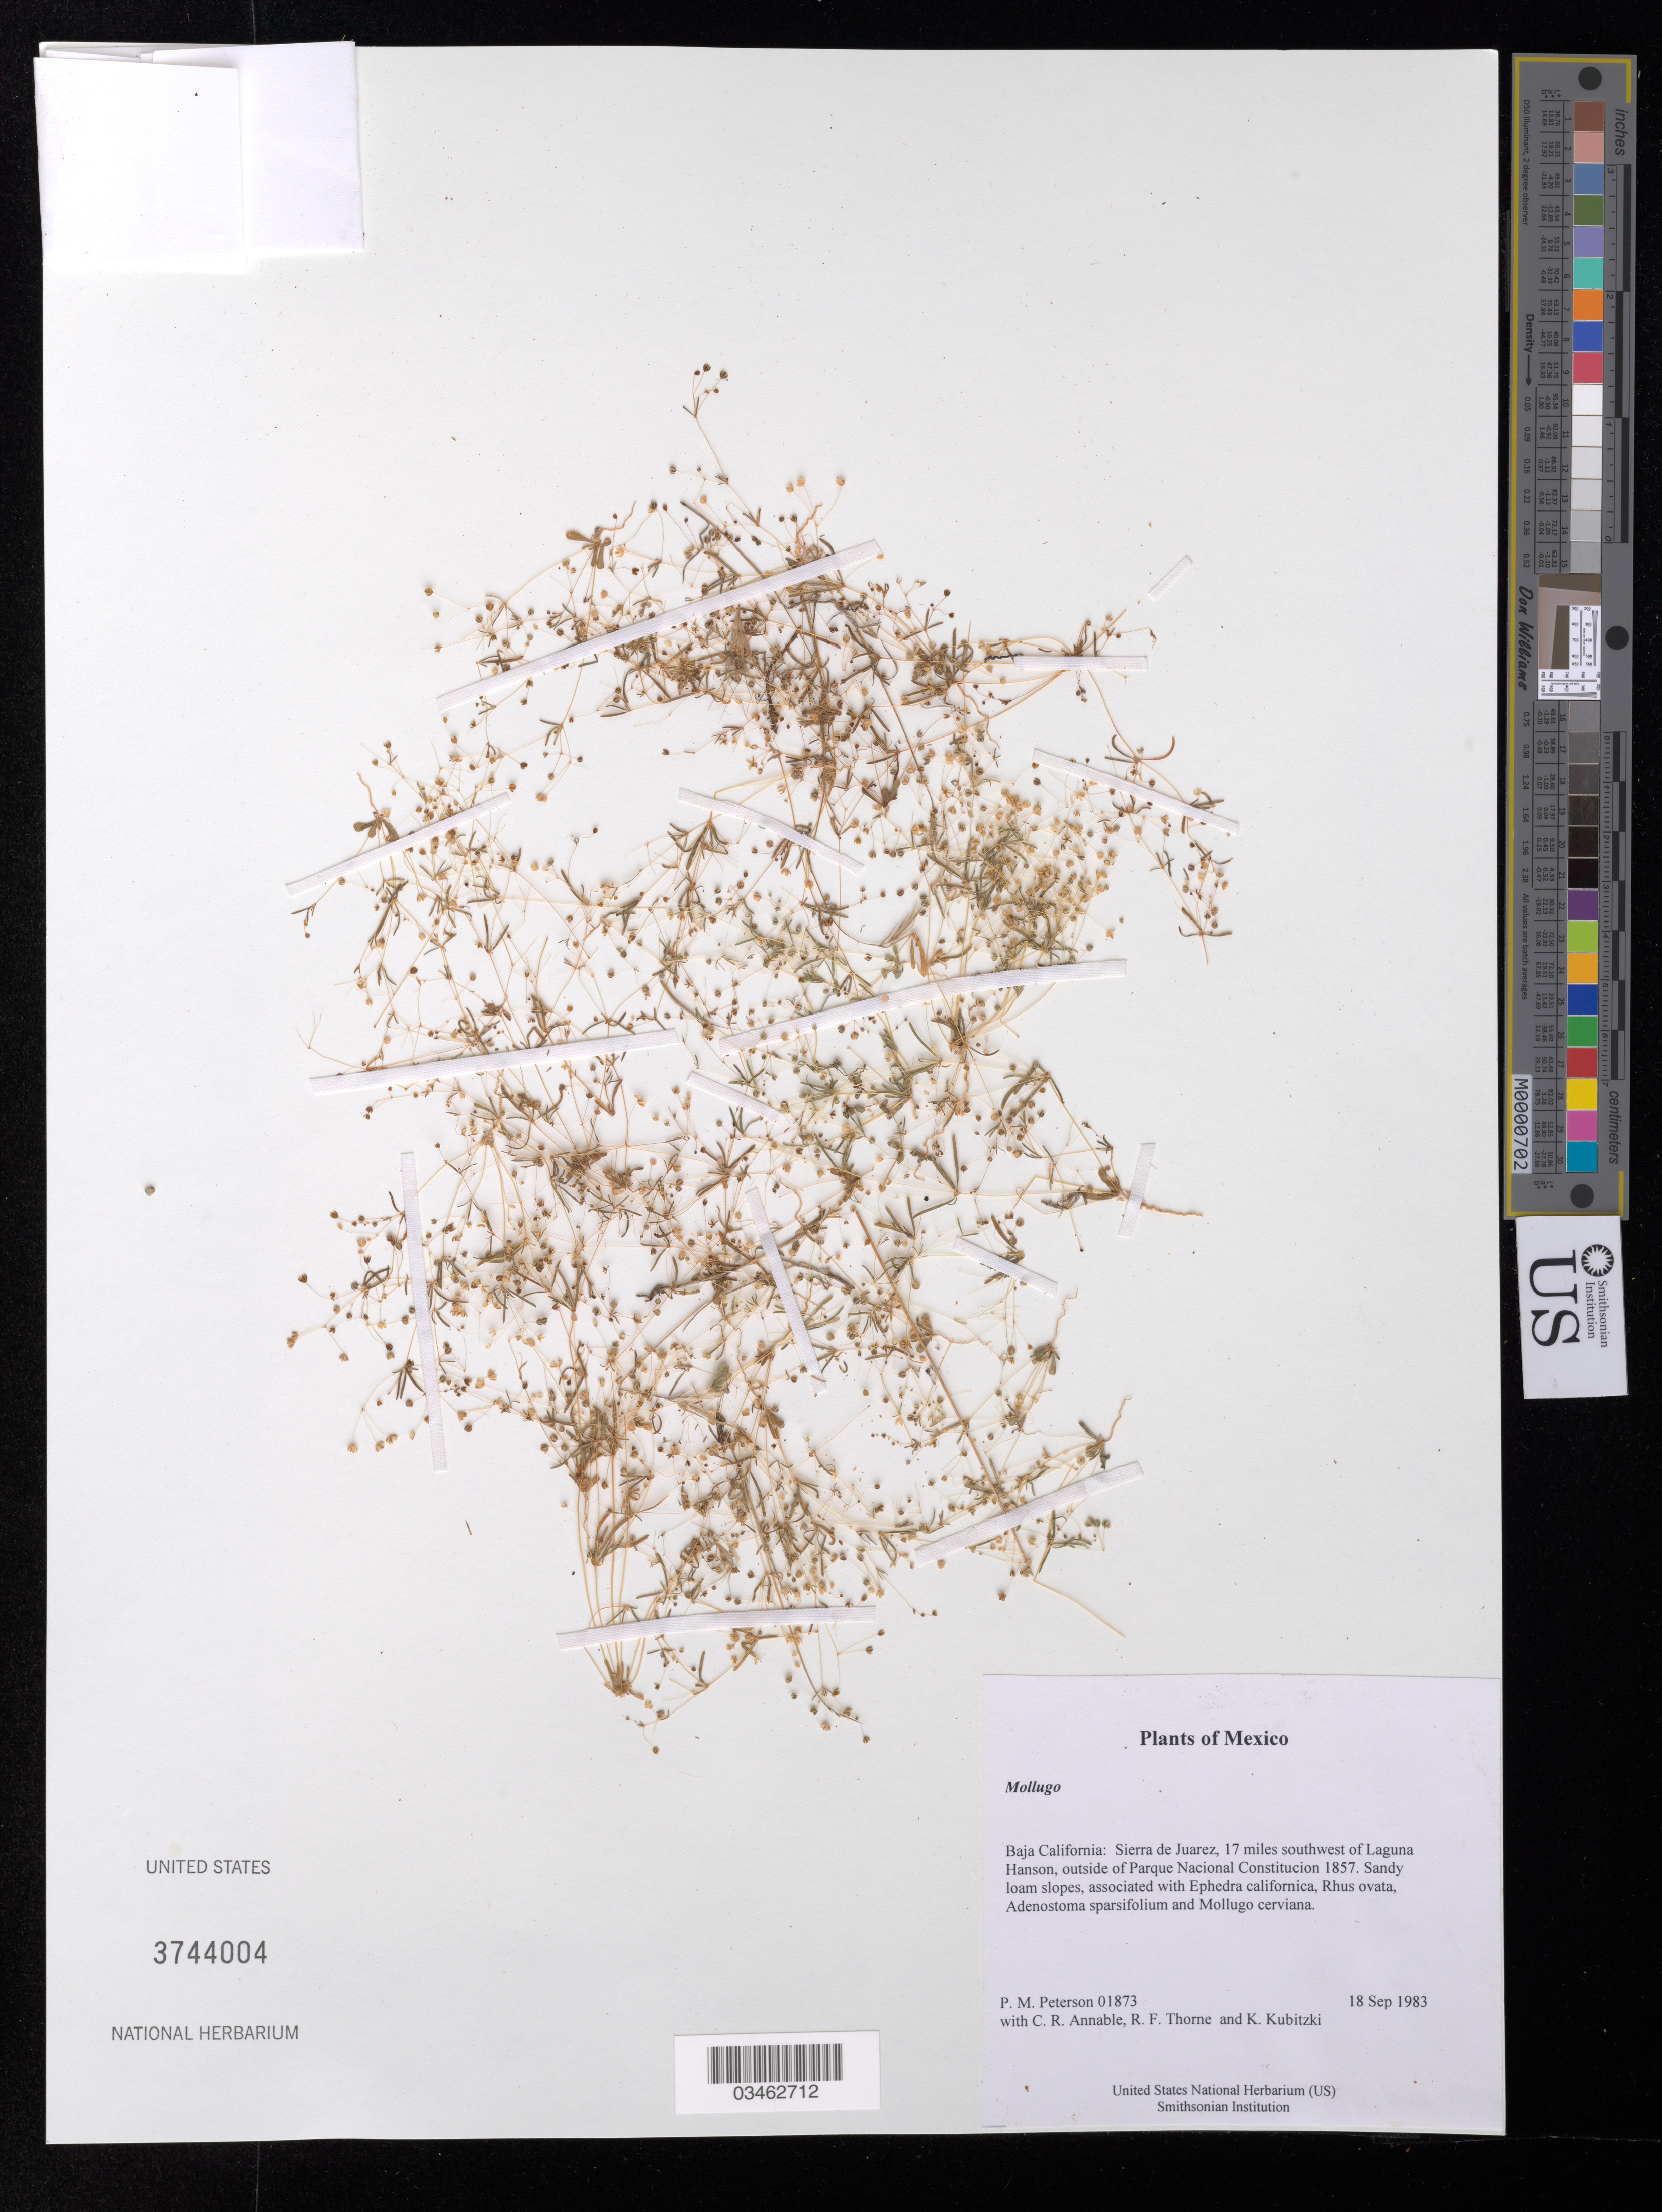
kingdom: Plantae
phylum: Tracheophyta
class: Magnoliopsida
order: Caryophyllales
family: Molluginaceae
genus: Mollugo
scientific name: Mollugo sp.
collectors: P. M. Peterson, C. R. Annable, R. F. Thorne & K. Kubitzki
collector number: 01873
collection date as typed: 18 Sep 1983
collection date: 1983-09-18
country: Mexico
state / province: Baja California Norte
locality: Sierra de Juarez, 17 miles southwest of Laguna Hanson, outside of Parque Nacional Constitucion 1857.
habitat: Sandy loam slopes, associated with Ephedra californica, Rhus ovata, Adenostoma sparsifolium and Mollugo cerviana.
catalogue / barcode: US 3744004